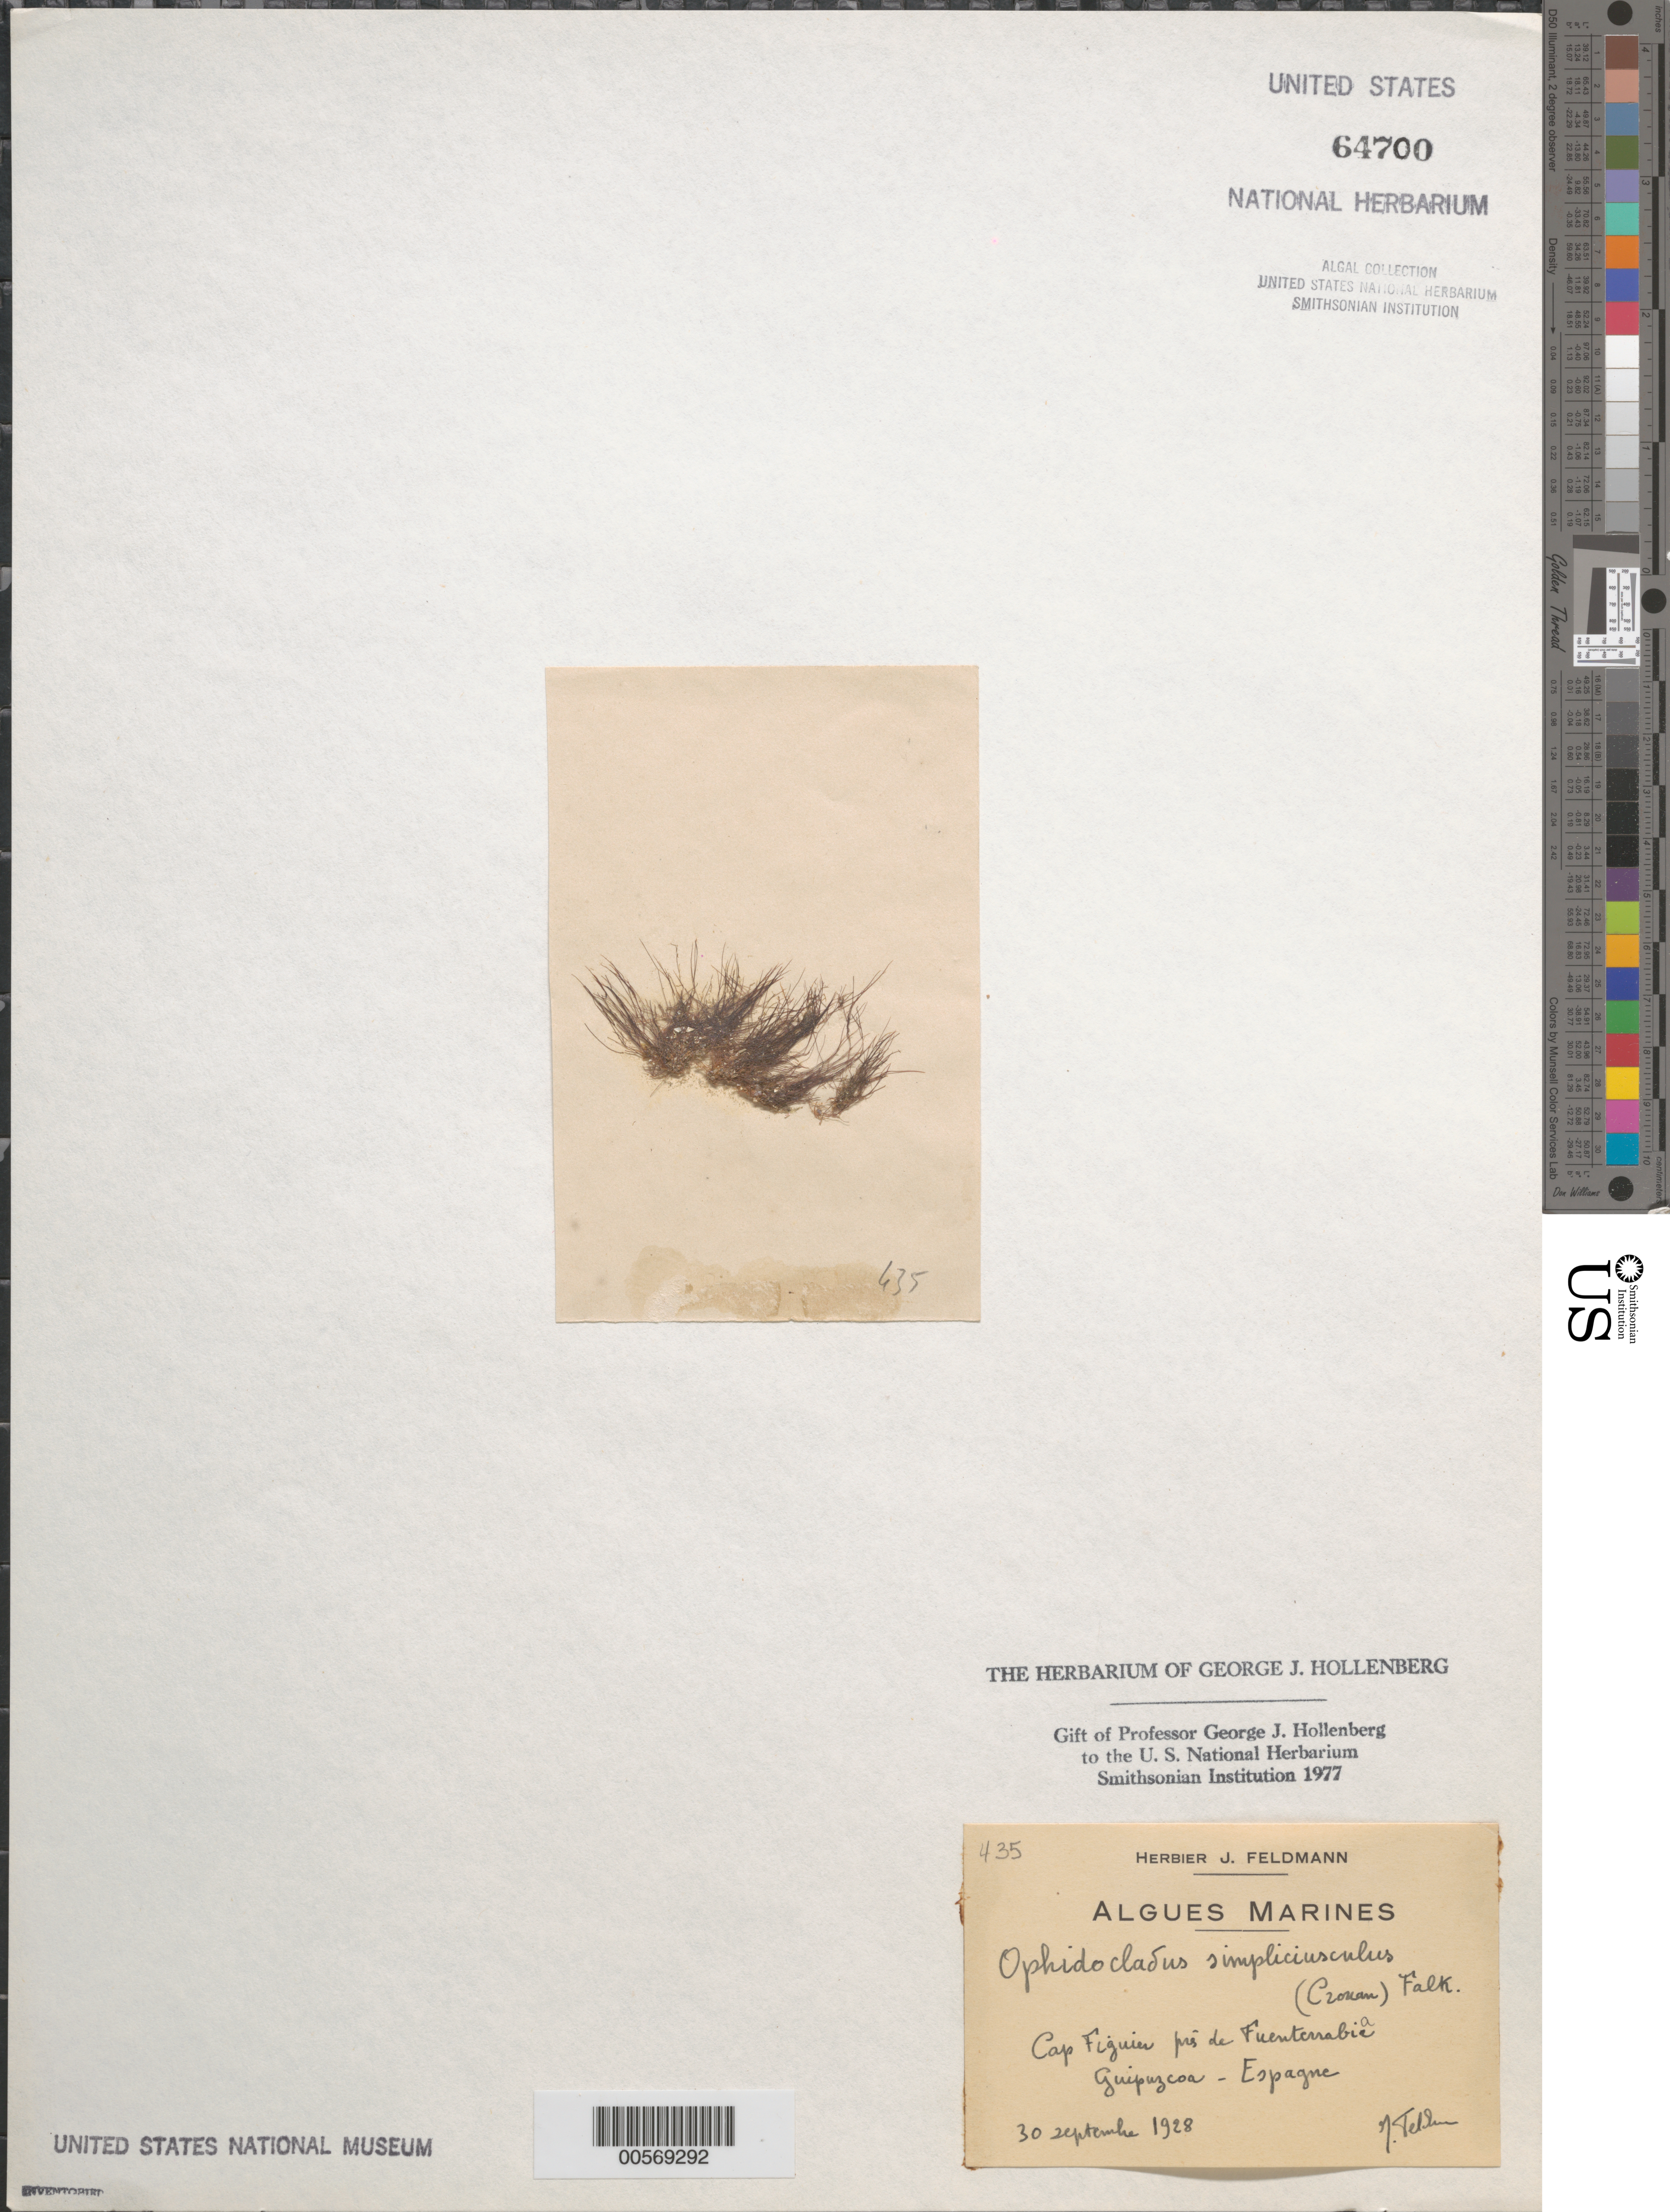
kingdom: Plantae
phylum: Rhodophyta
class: Florideophyceae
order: Ceramiales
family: Rhodomelaceae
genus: Ophidocladus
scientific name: Ophidocladus simpliciusculus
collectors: J. Feldmann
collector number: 435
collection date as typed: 30 Sep 1928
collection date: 1928-09-30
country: Spain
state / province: Erkidegoa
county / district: Guipúzcoa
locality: Fuenterrabia, cap higuer (cap figuier)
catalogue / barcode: US 64700